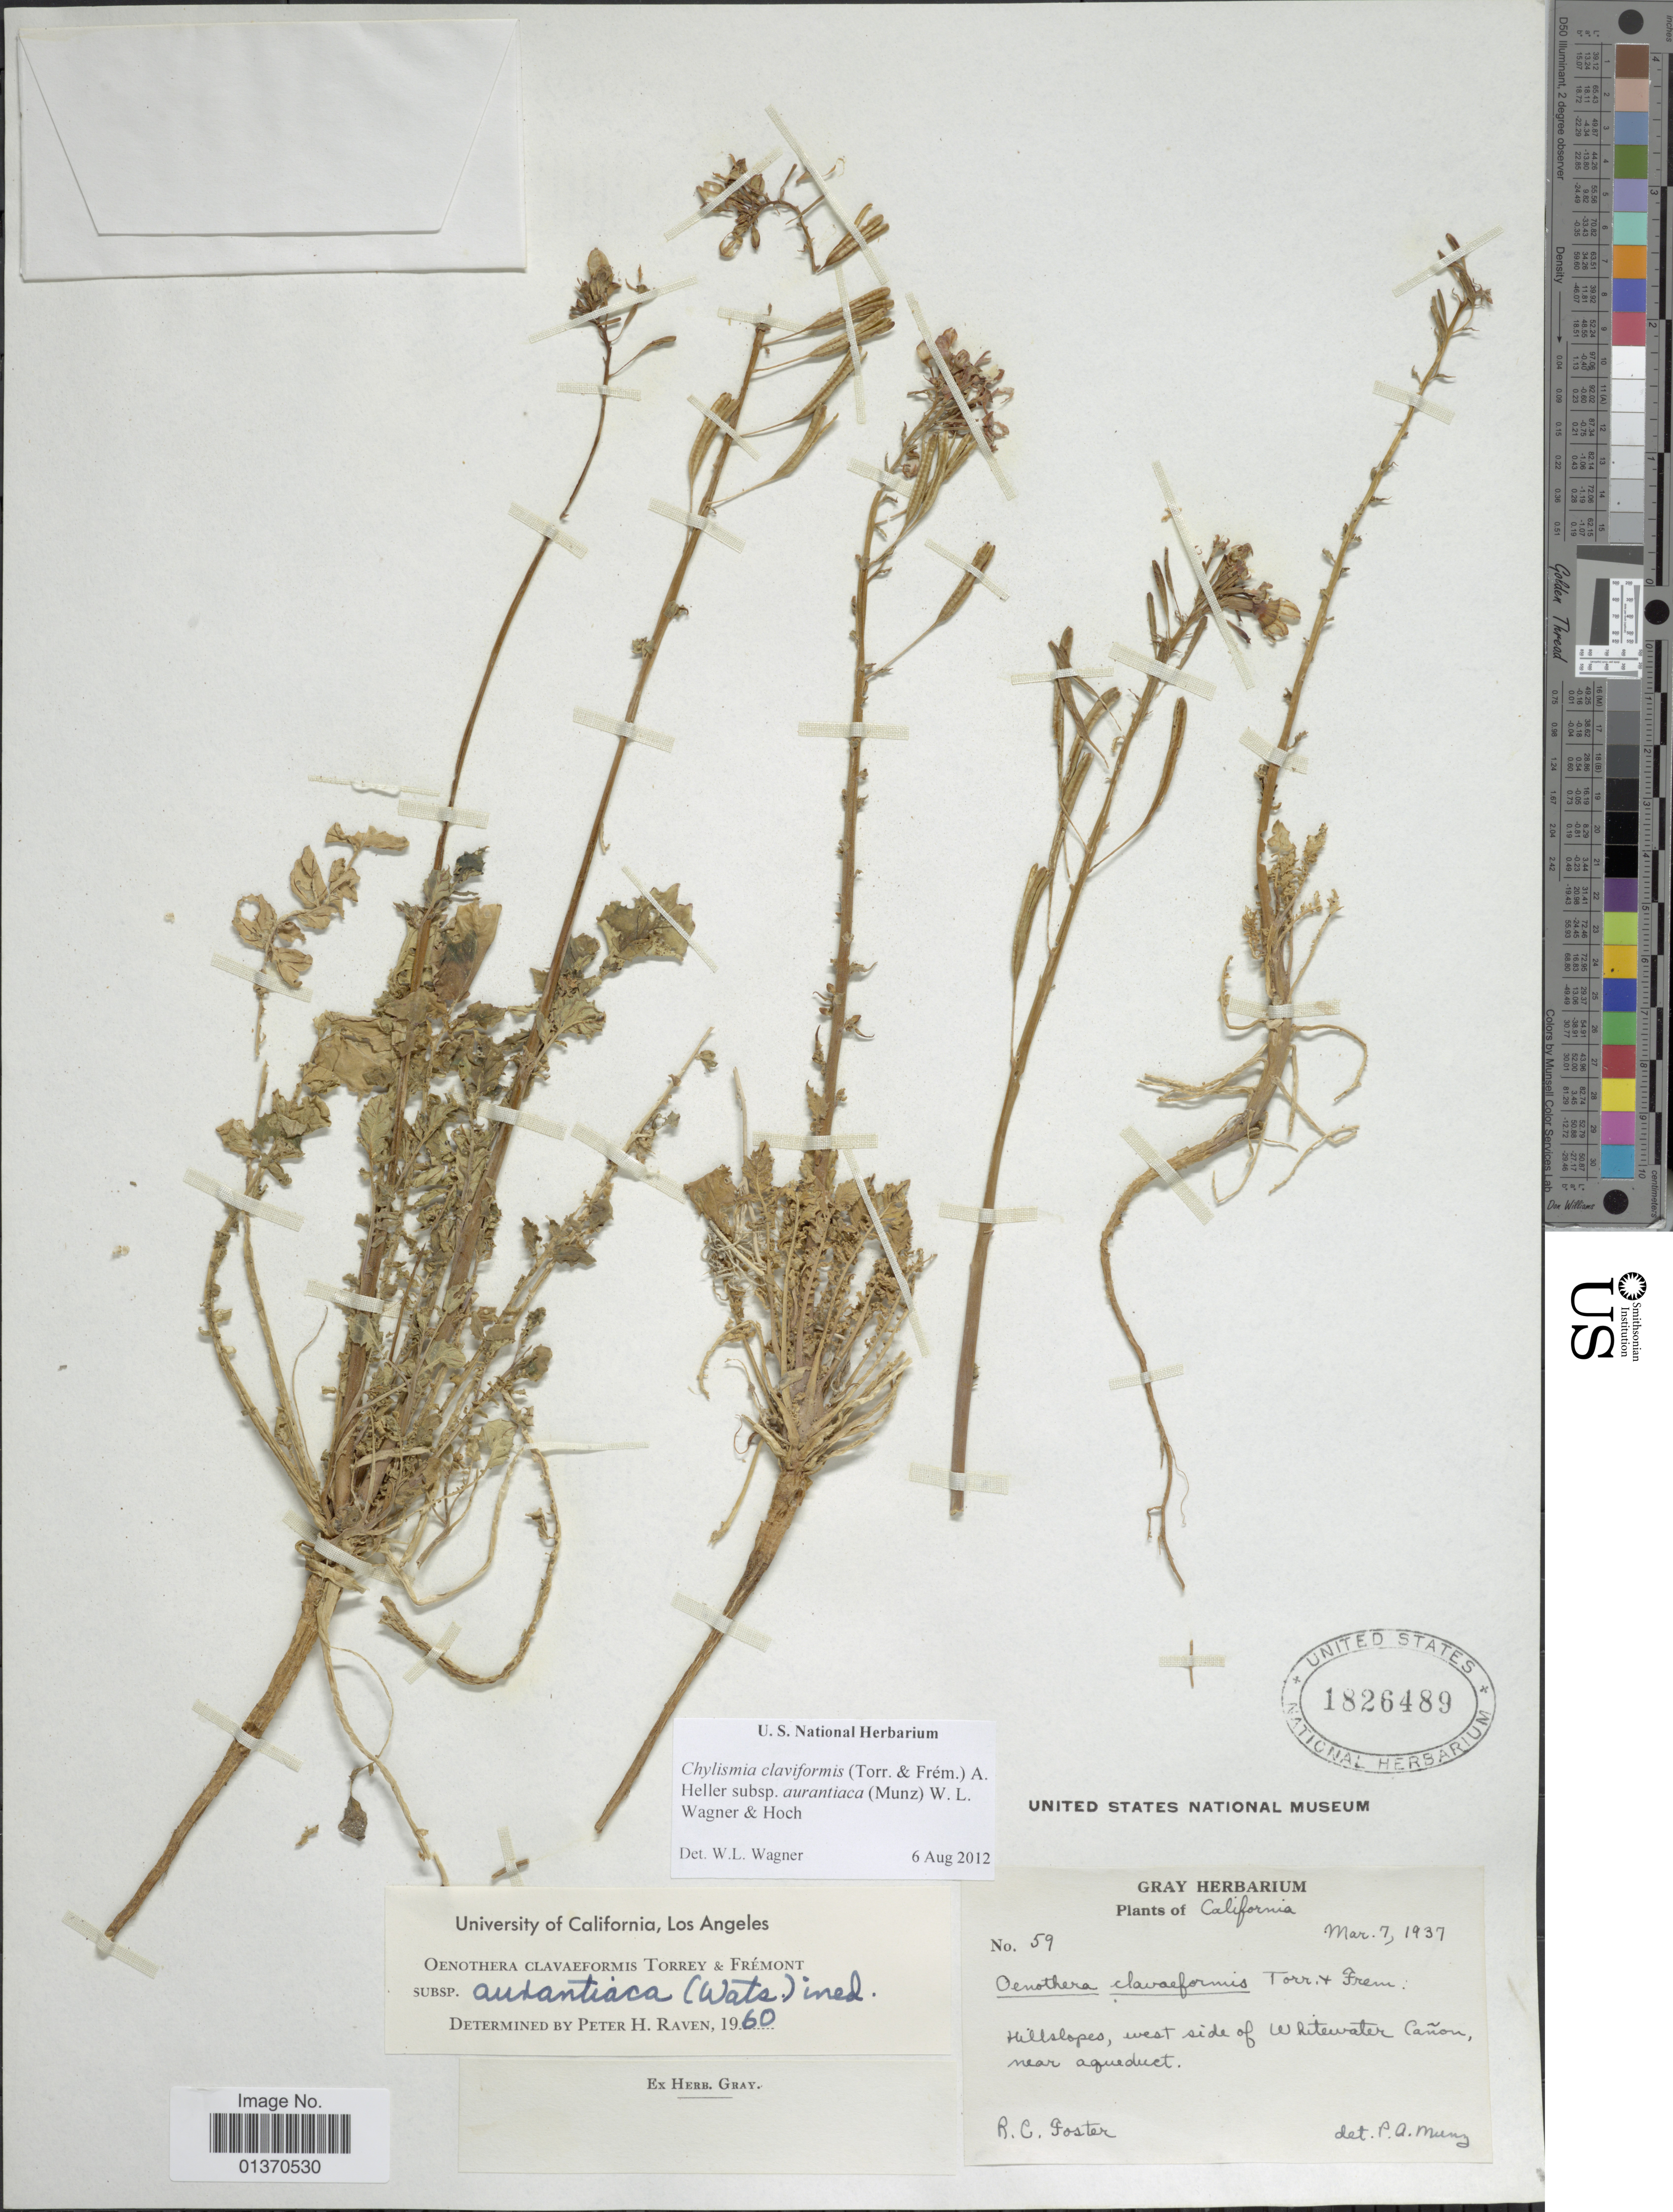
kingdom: Plantae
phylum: Tracheophyta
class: Magnoliopsida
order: Myrtales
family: Onagraceae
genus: Chylismia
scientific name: Chylismia claviformis subsp. aurantiaca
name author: (Munz) W.L. Wagner & Hoch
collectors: R. C. Foster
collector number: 59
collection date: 1937-03-07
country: United States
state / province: California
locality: Hillslopes, west side of Whitewater Cañon, near agueduct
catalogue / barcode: US 1826489